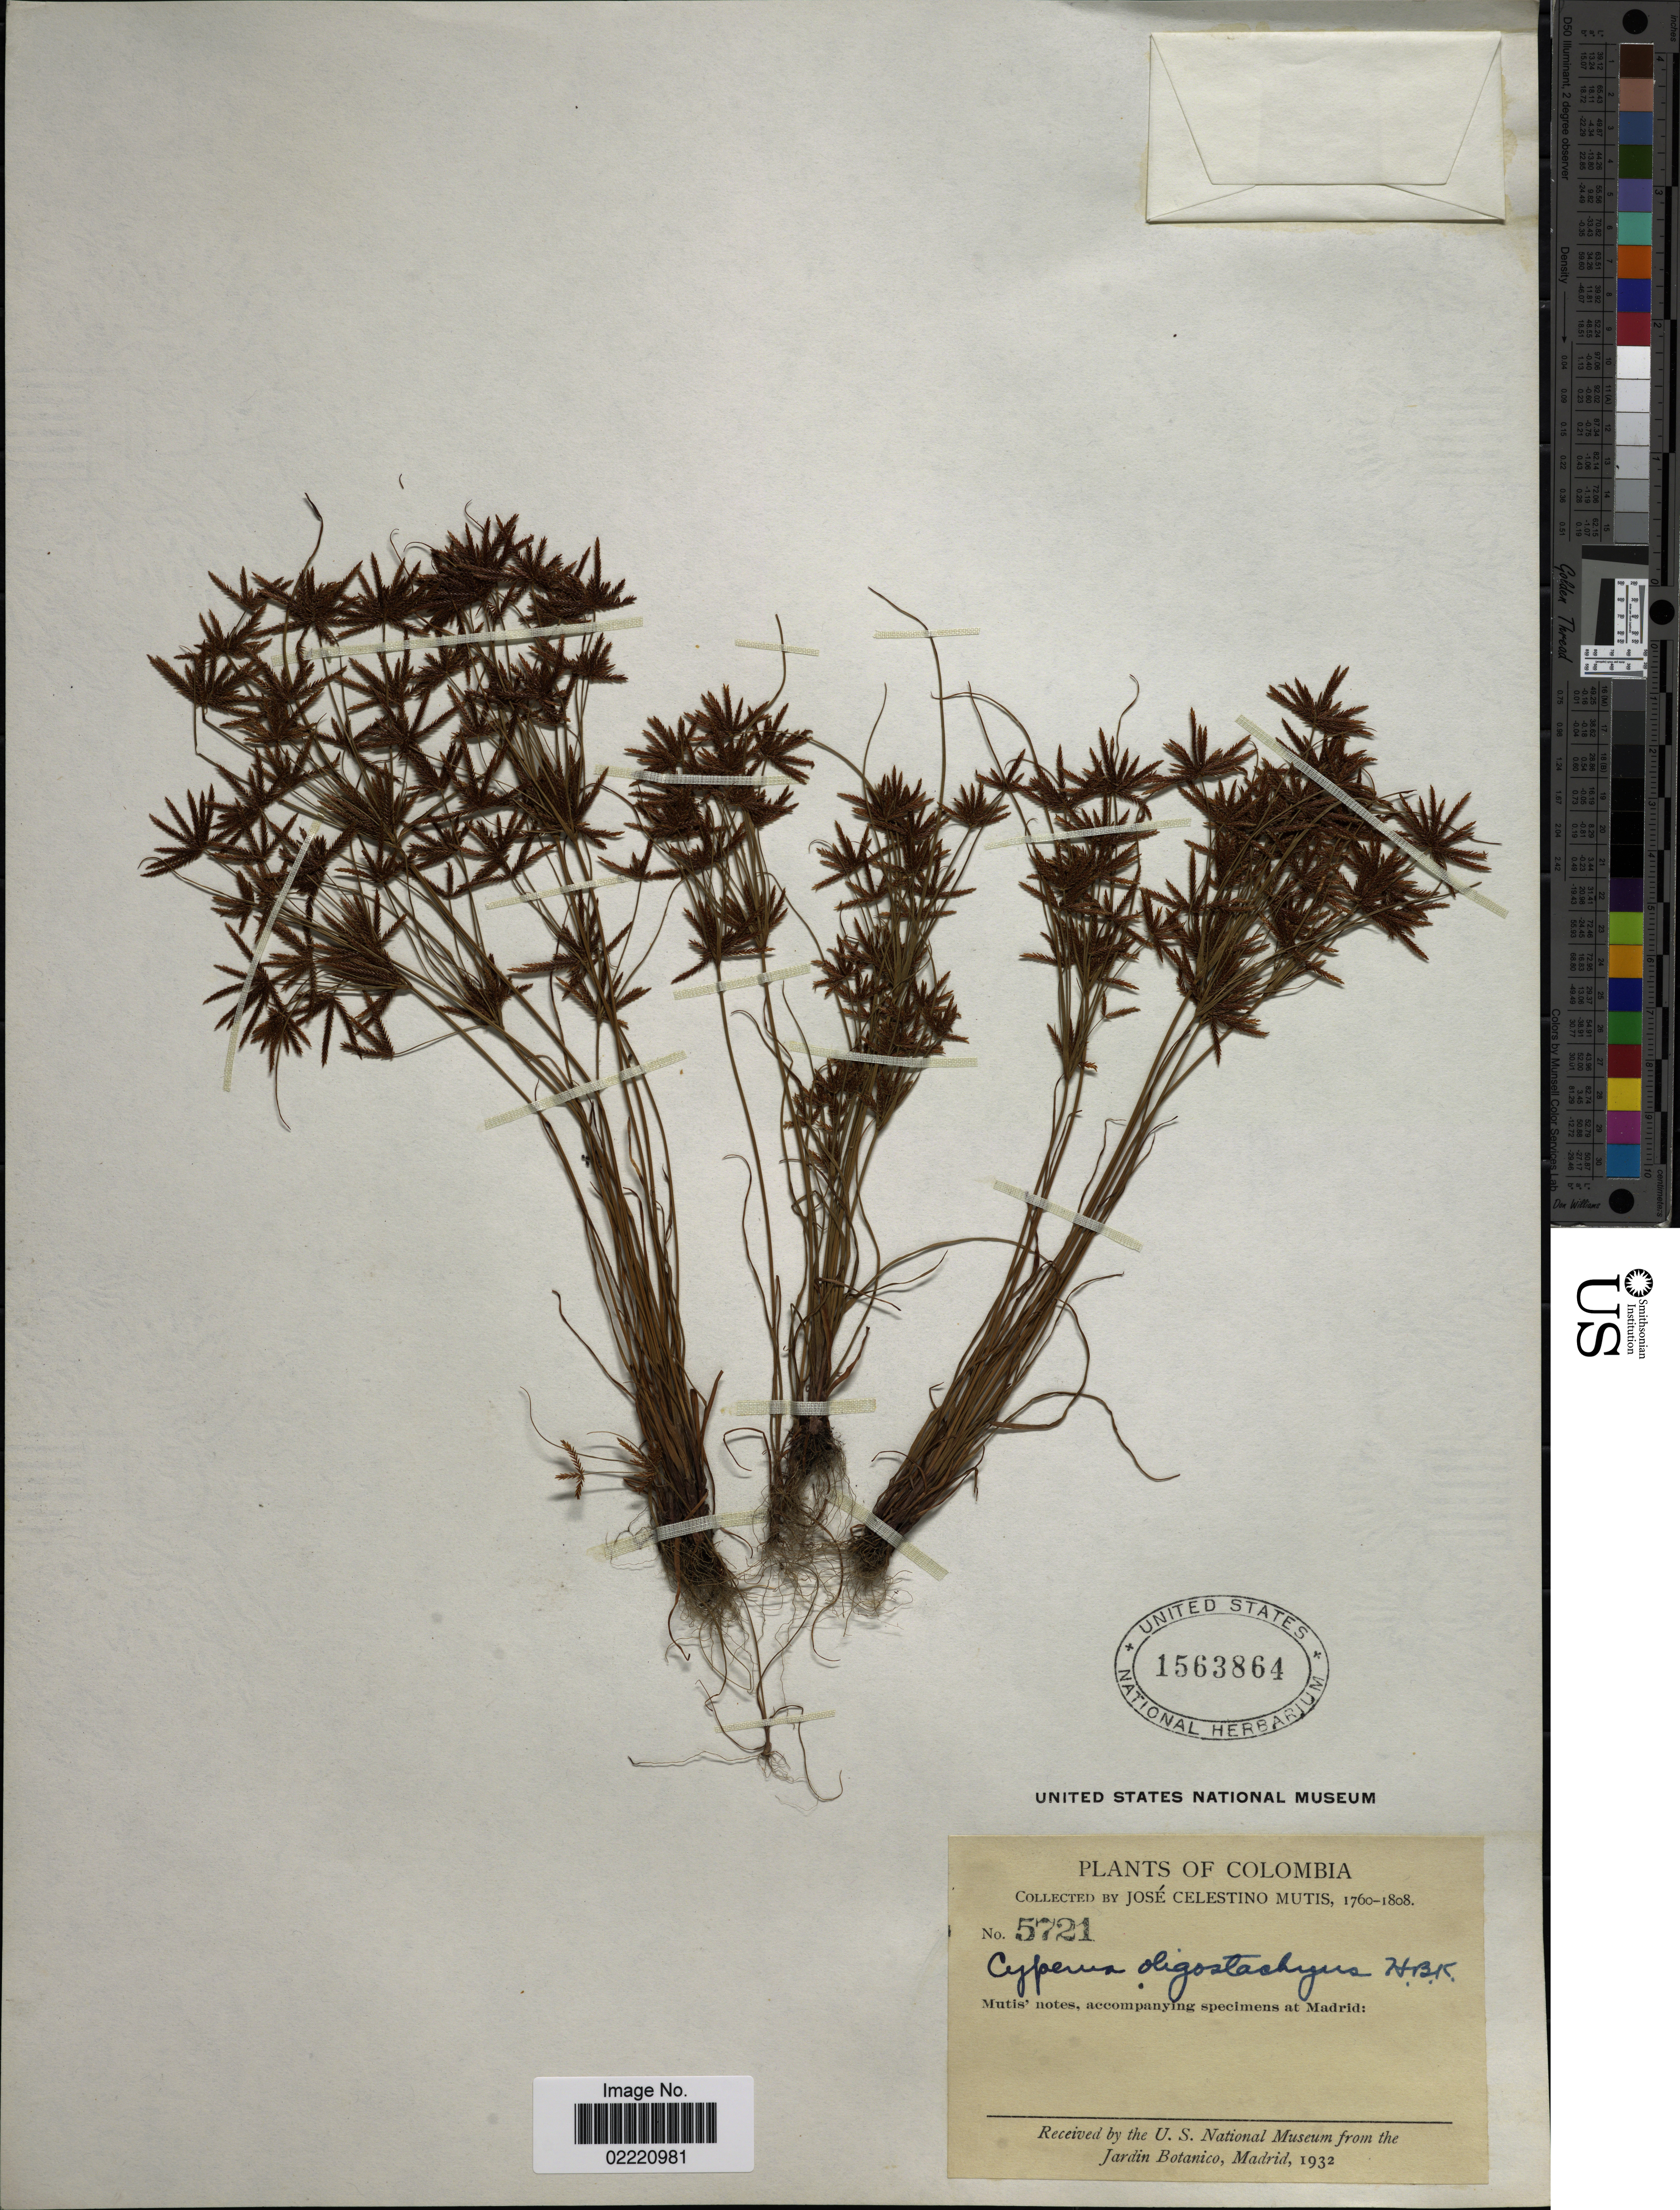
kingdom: Plantae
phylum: Tracheophyta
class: Liliopsida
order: Poales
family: Cyperaceae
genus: Cyperus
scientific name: Cyperus amabilis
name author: Vahl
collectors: J. C. B. Mutis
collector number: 5721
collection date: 1760/1808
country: Colombia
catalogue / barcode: US 1563864